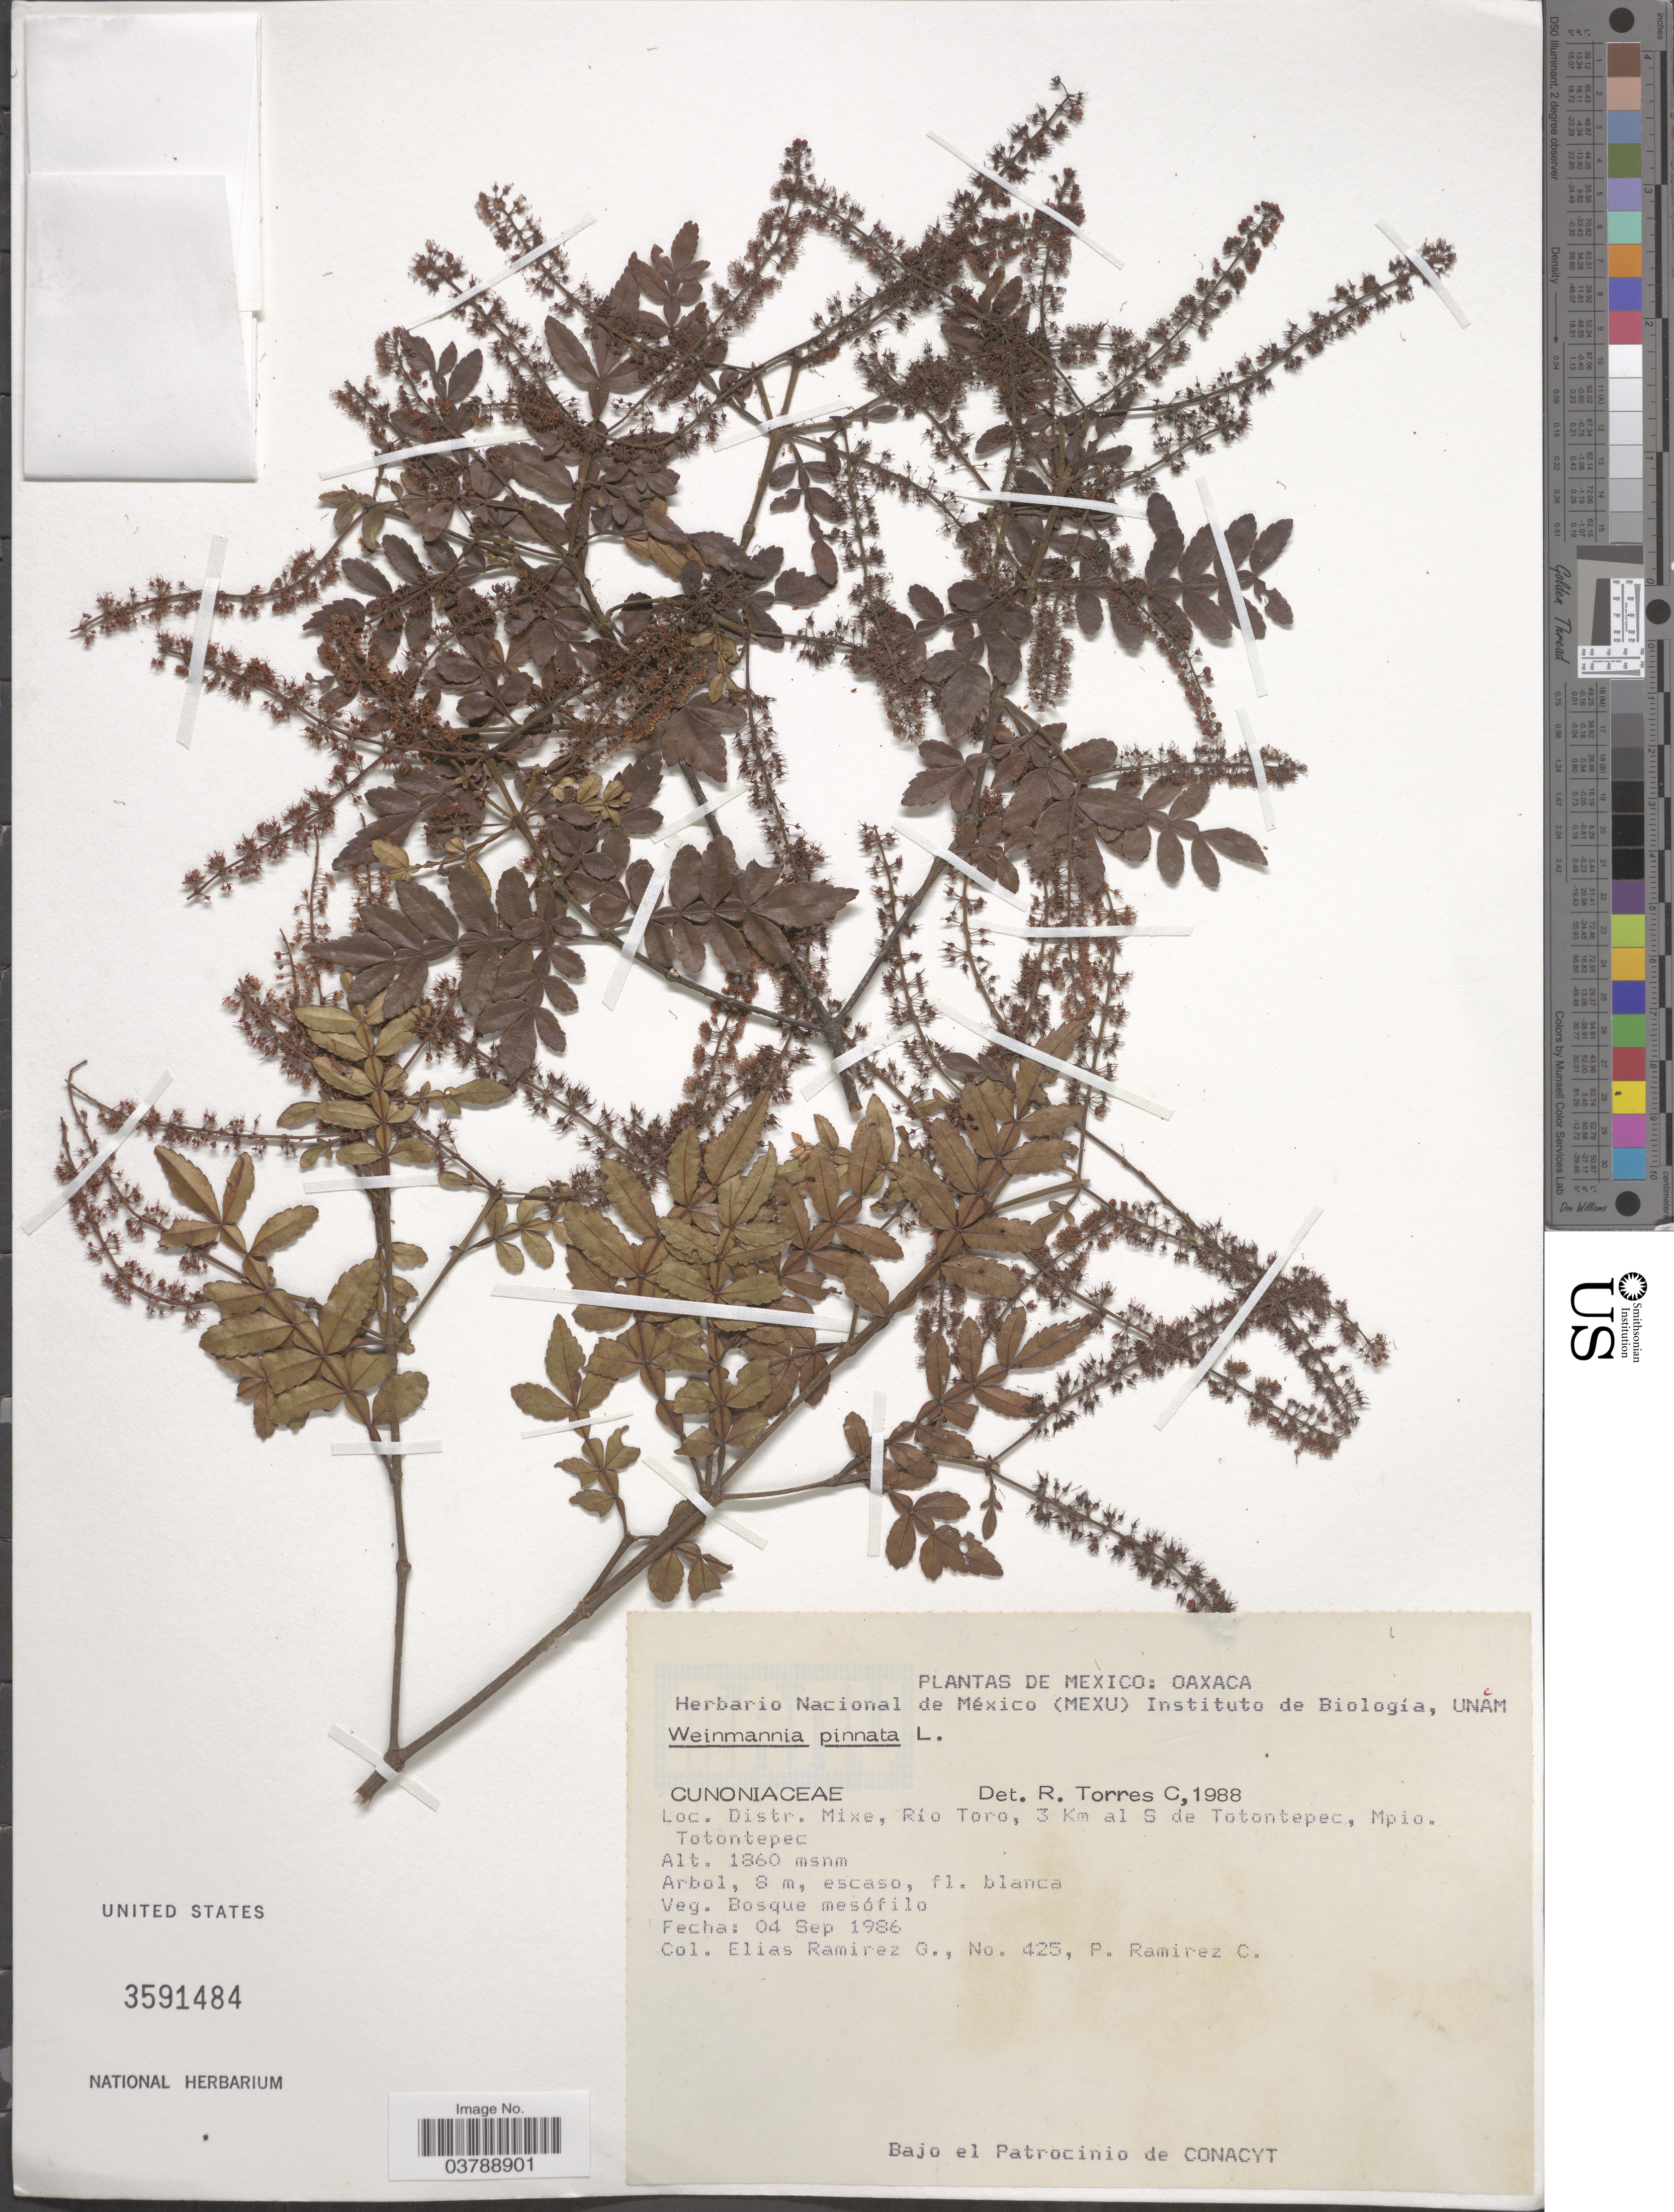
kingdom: Plantae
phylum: Tracheophyta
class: Magnoliopsida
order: Oxalidales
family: Cunoniaceae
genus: Weinmannia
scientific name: Weinmannia pinnata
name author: L.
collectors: E. Ramirez G. & P. Ramirez C.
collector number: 425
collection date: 1986-09-04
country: Mexico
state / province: Oaxaca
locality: Distr. Mixe, Río Toro, 3 Km al S de Totontepec, Mpio. Totontepec.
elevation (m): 1860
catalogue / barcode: US 3591484